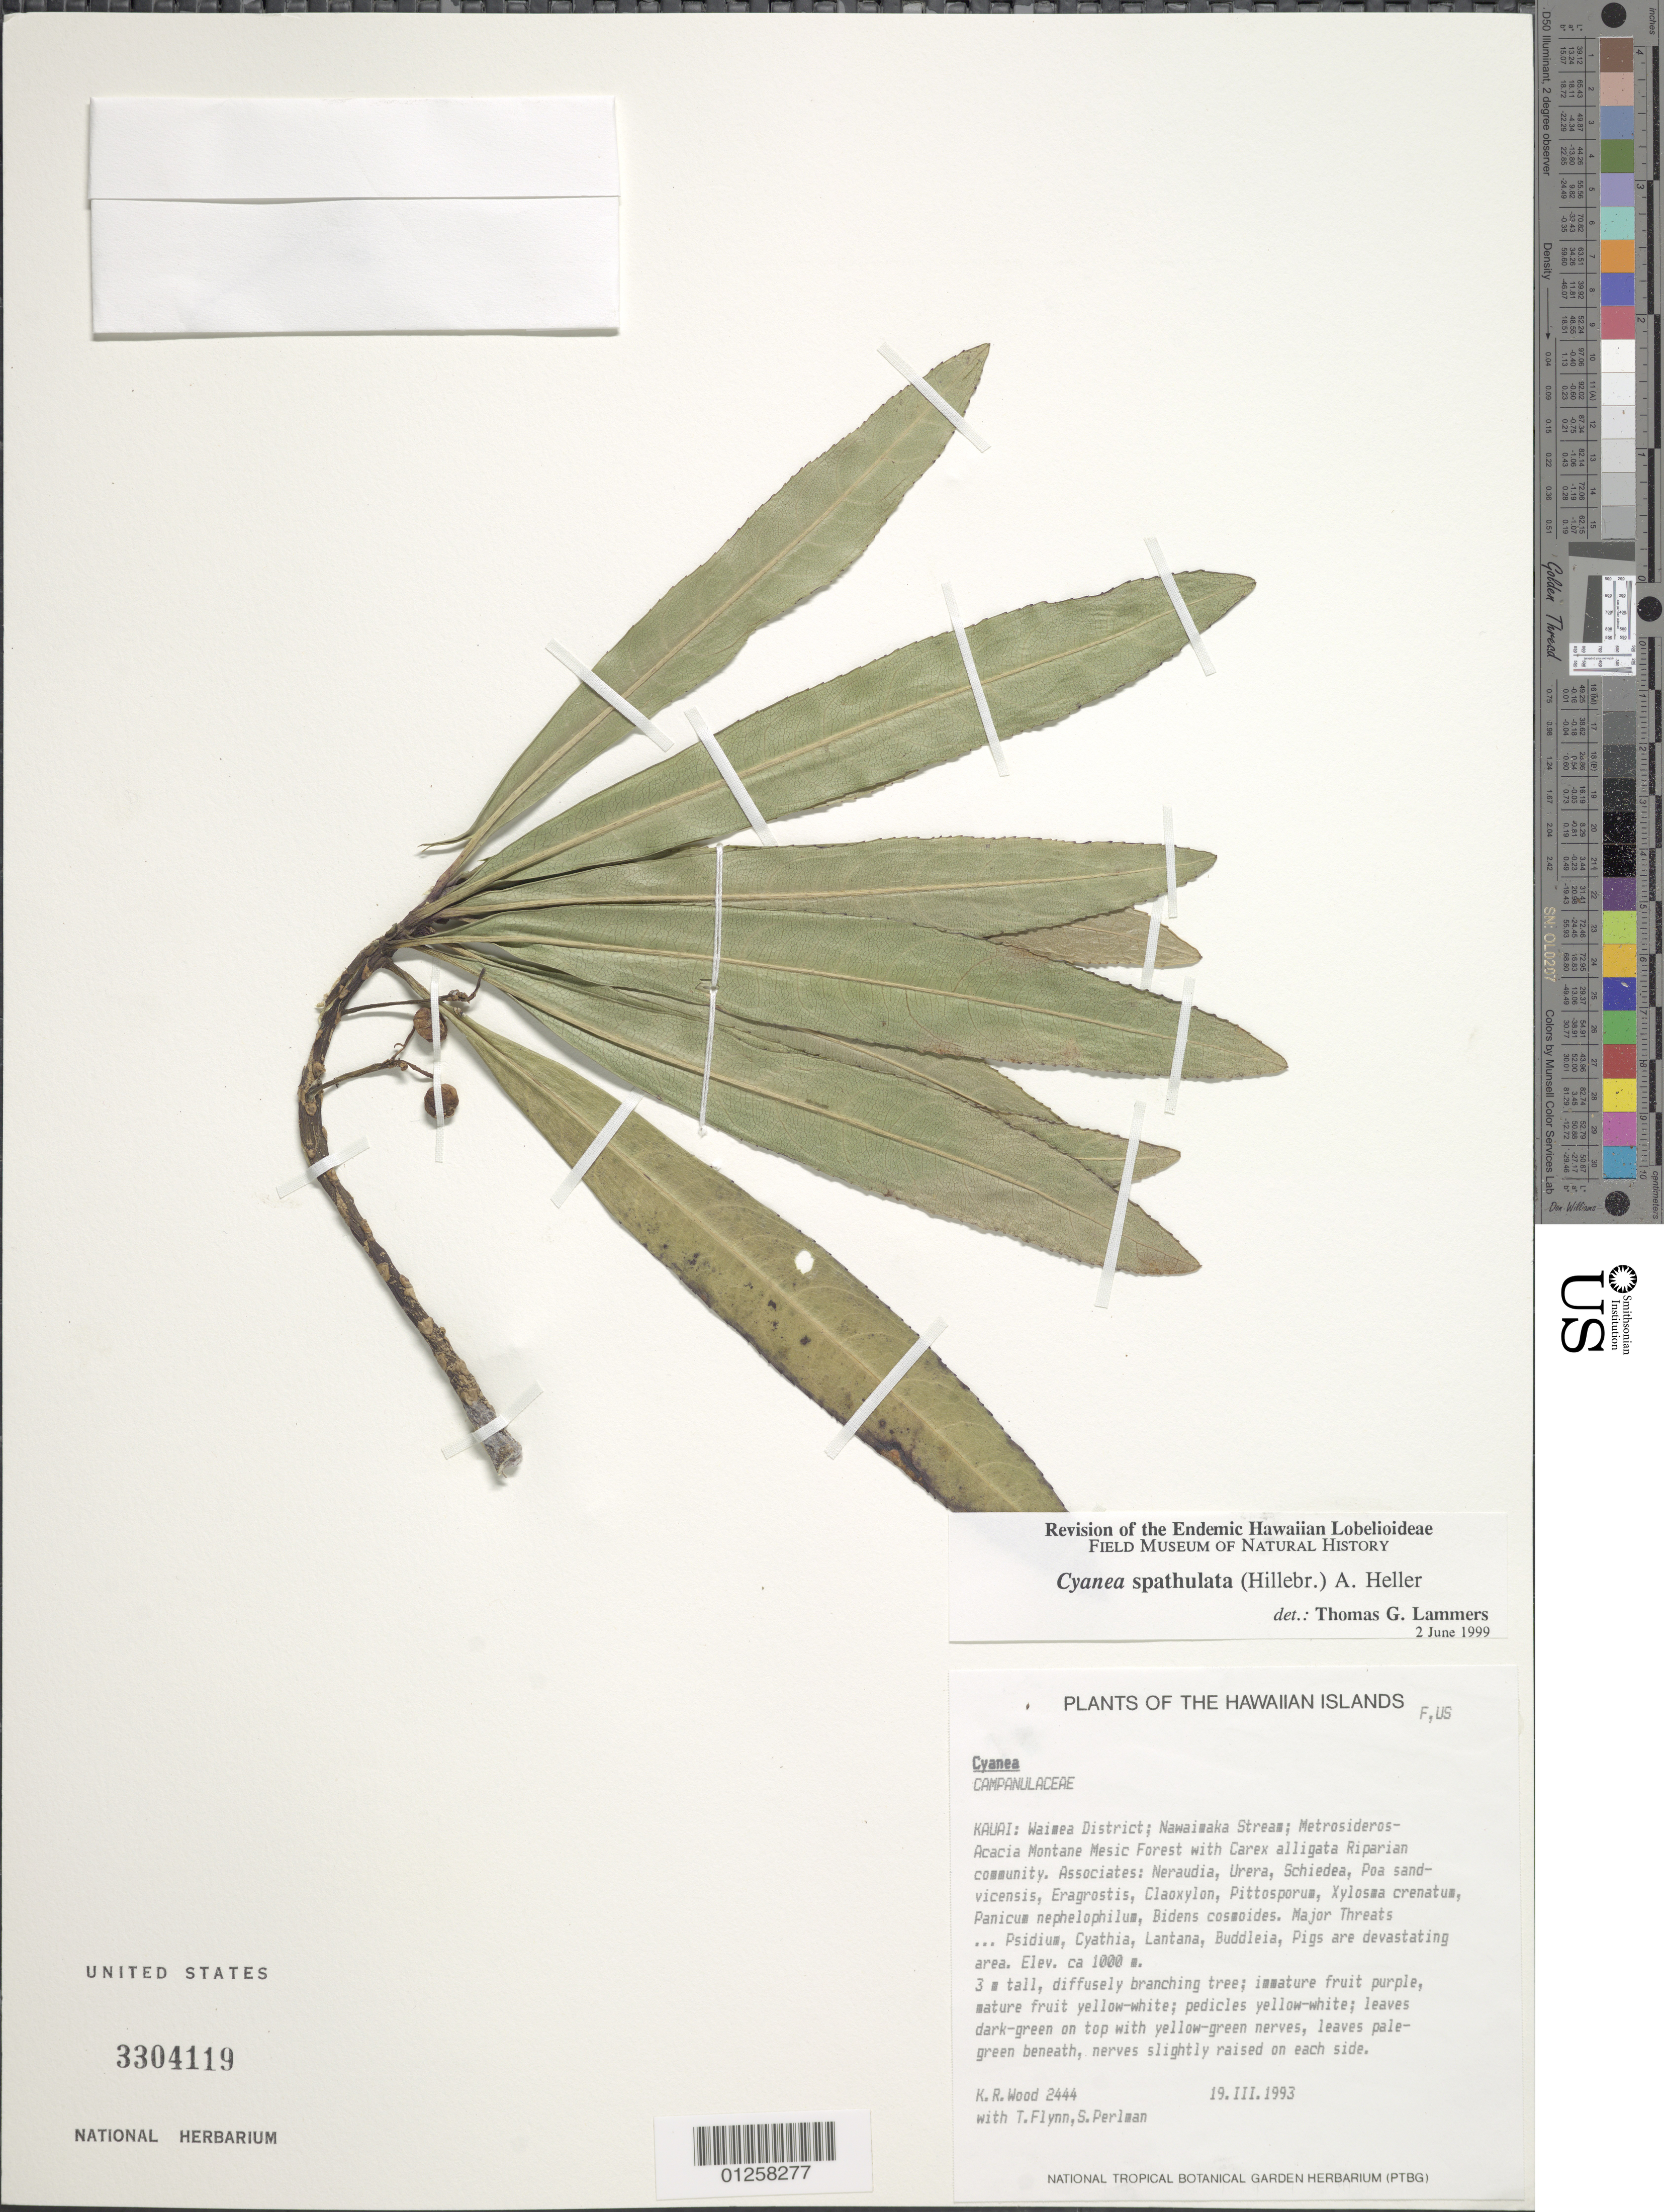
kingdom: Plantae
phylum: Tracheophyta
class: Magnoliopsida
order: Asterales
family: Campanulaceae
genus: Cyanea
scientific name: Cyanea spathulata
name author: (Hillebr.) A. Heller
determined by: Lammers, T. G.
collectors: K. R. Wood, T. W. Flynn & S. P. Perlman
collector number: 2444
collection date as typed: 19 Mar 1993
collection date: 1993-03-19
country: United States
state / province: Hawaii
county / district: Kauai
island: Kaua'i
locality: Waimea Dist., Nawaimaka Stream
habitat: Montane mesic forest.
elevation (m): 1000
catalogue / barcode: US 3304119